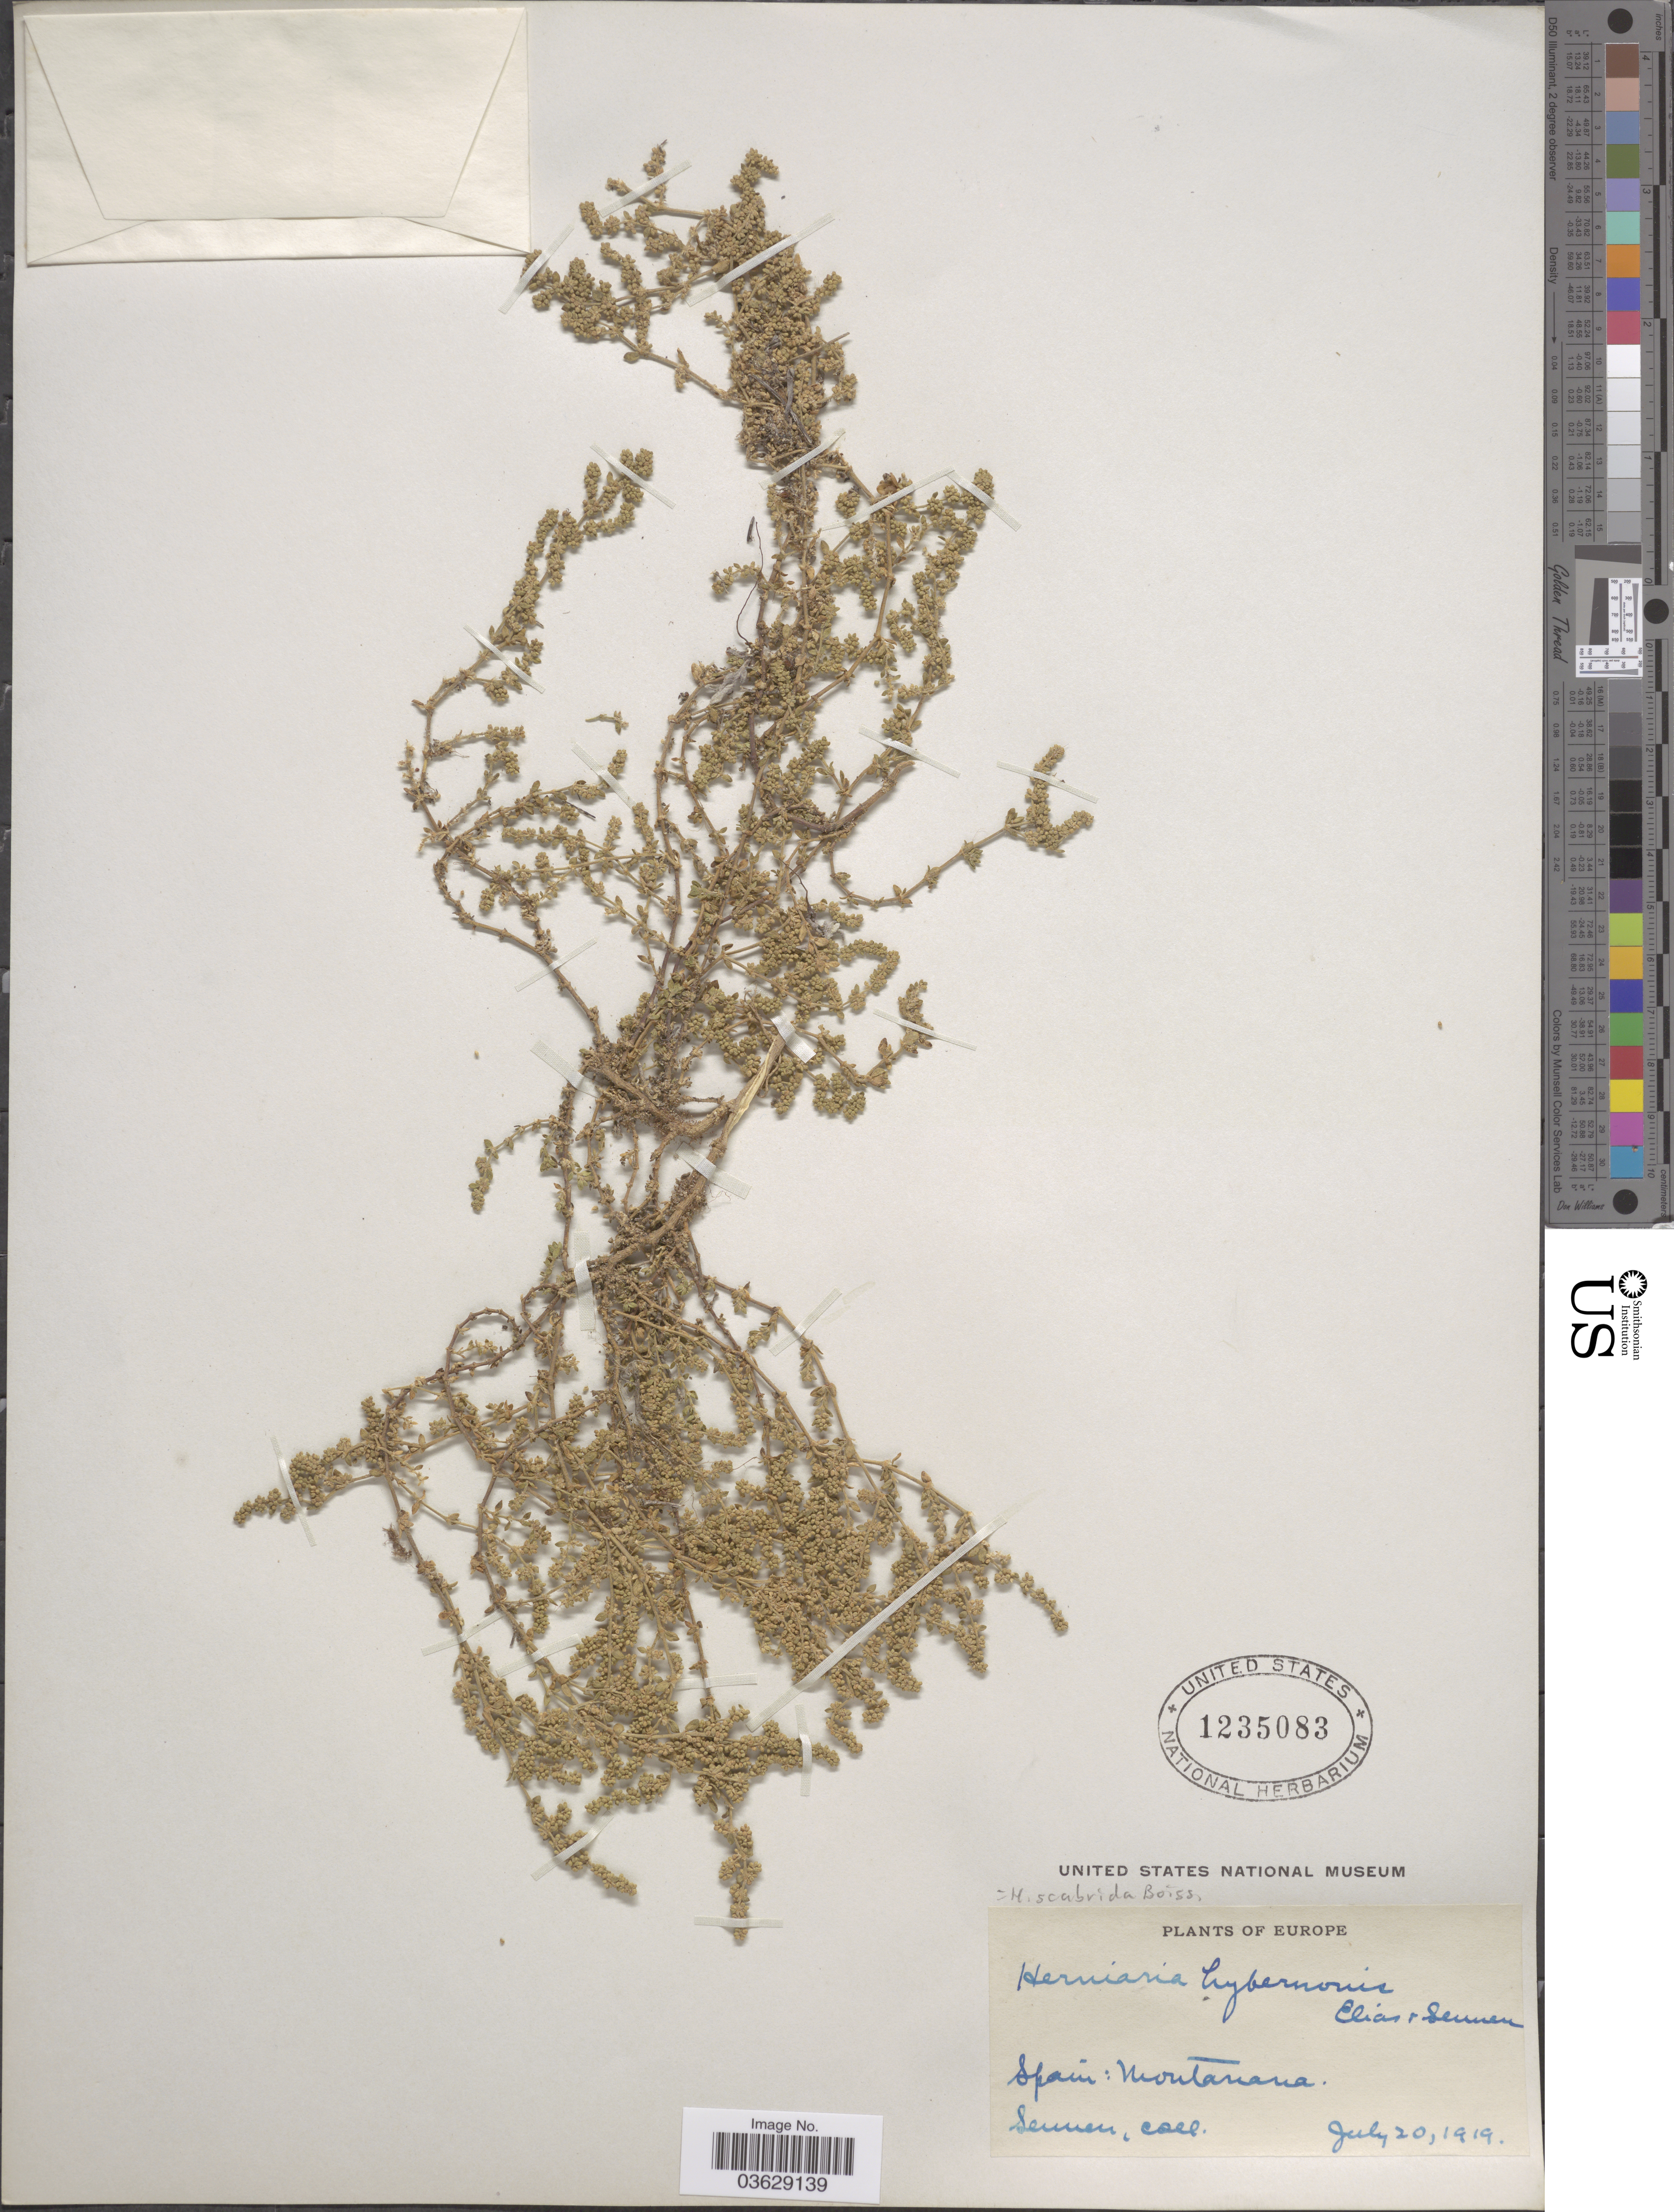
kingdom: Plantae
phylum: Tracheophyta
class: Magnoliopsida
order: Caryophyllales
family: Caryophyllaceae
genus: Herniaria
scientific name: Herniaria scabrida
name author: Boiss.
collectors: E. Sennen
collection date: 1919-07-20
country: Spain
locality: Europe. Montanana.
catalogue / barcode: US 1235083